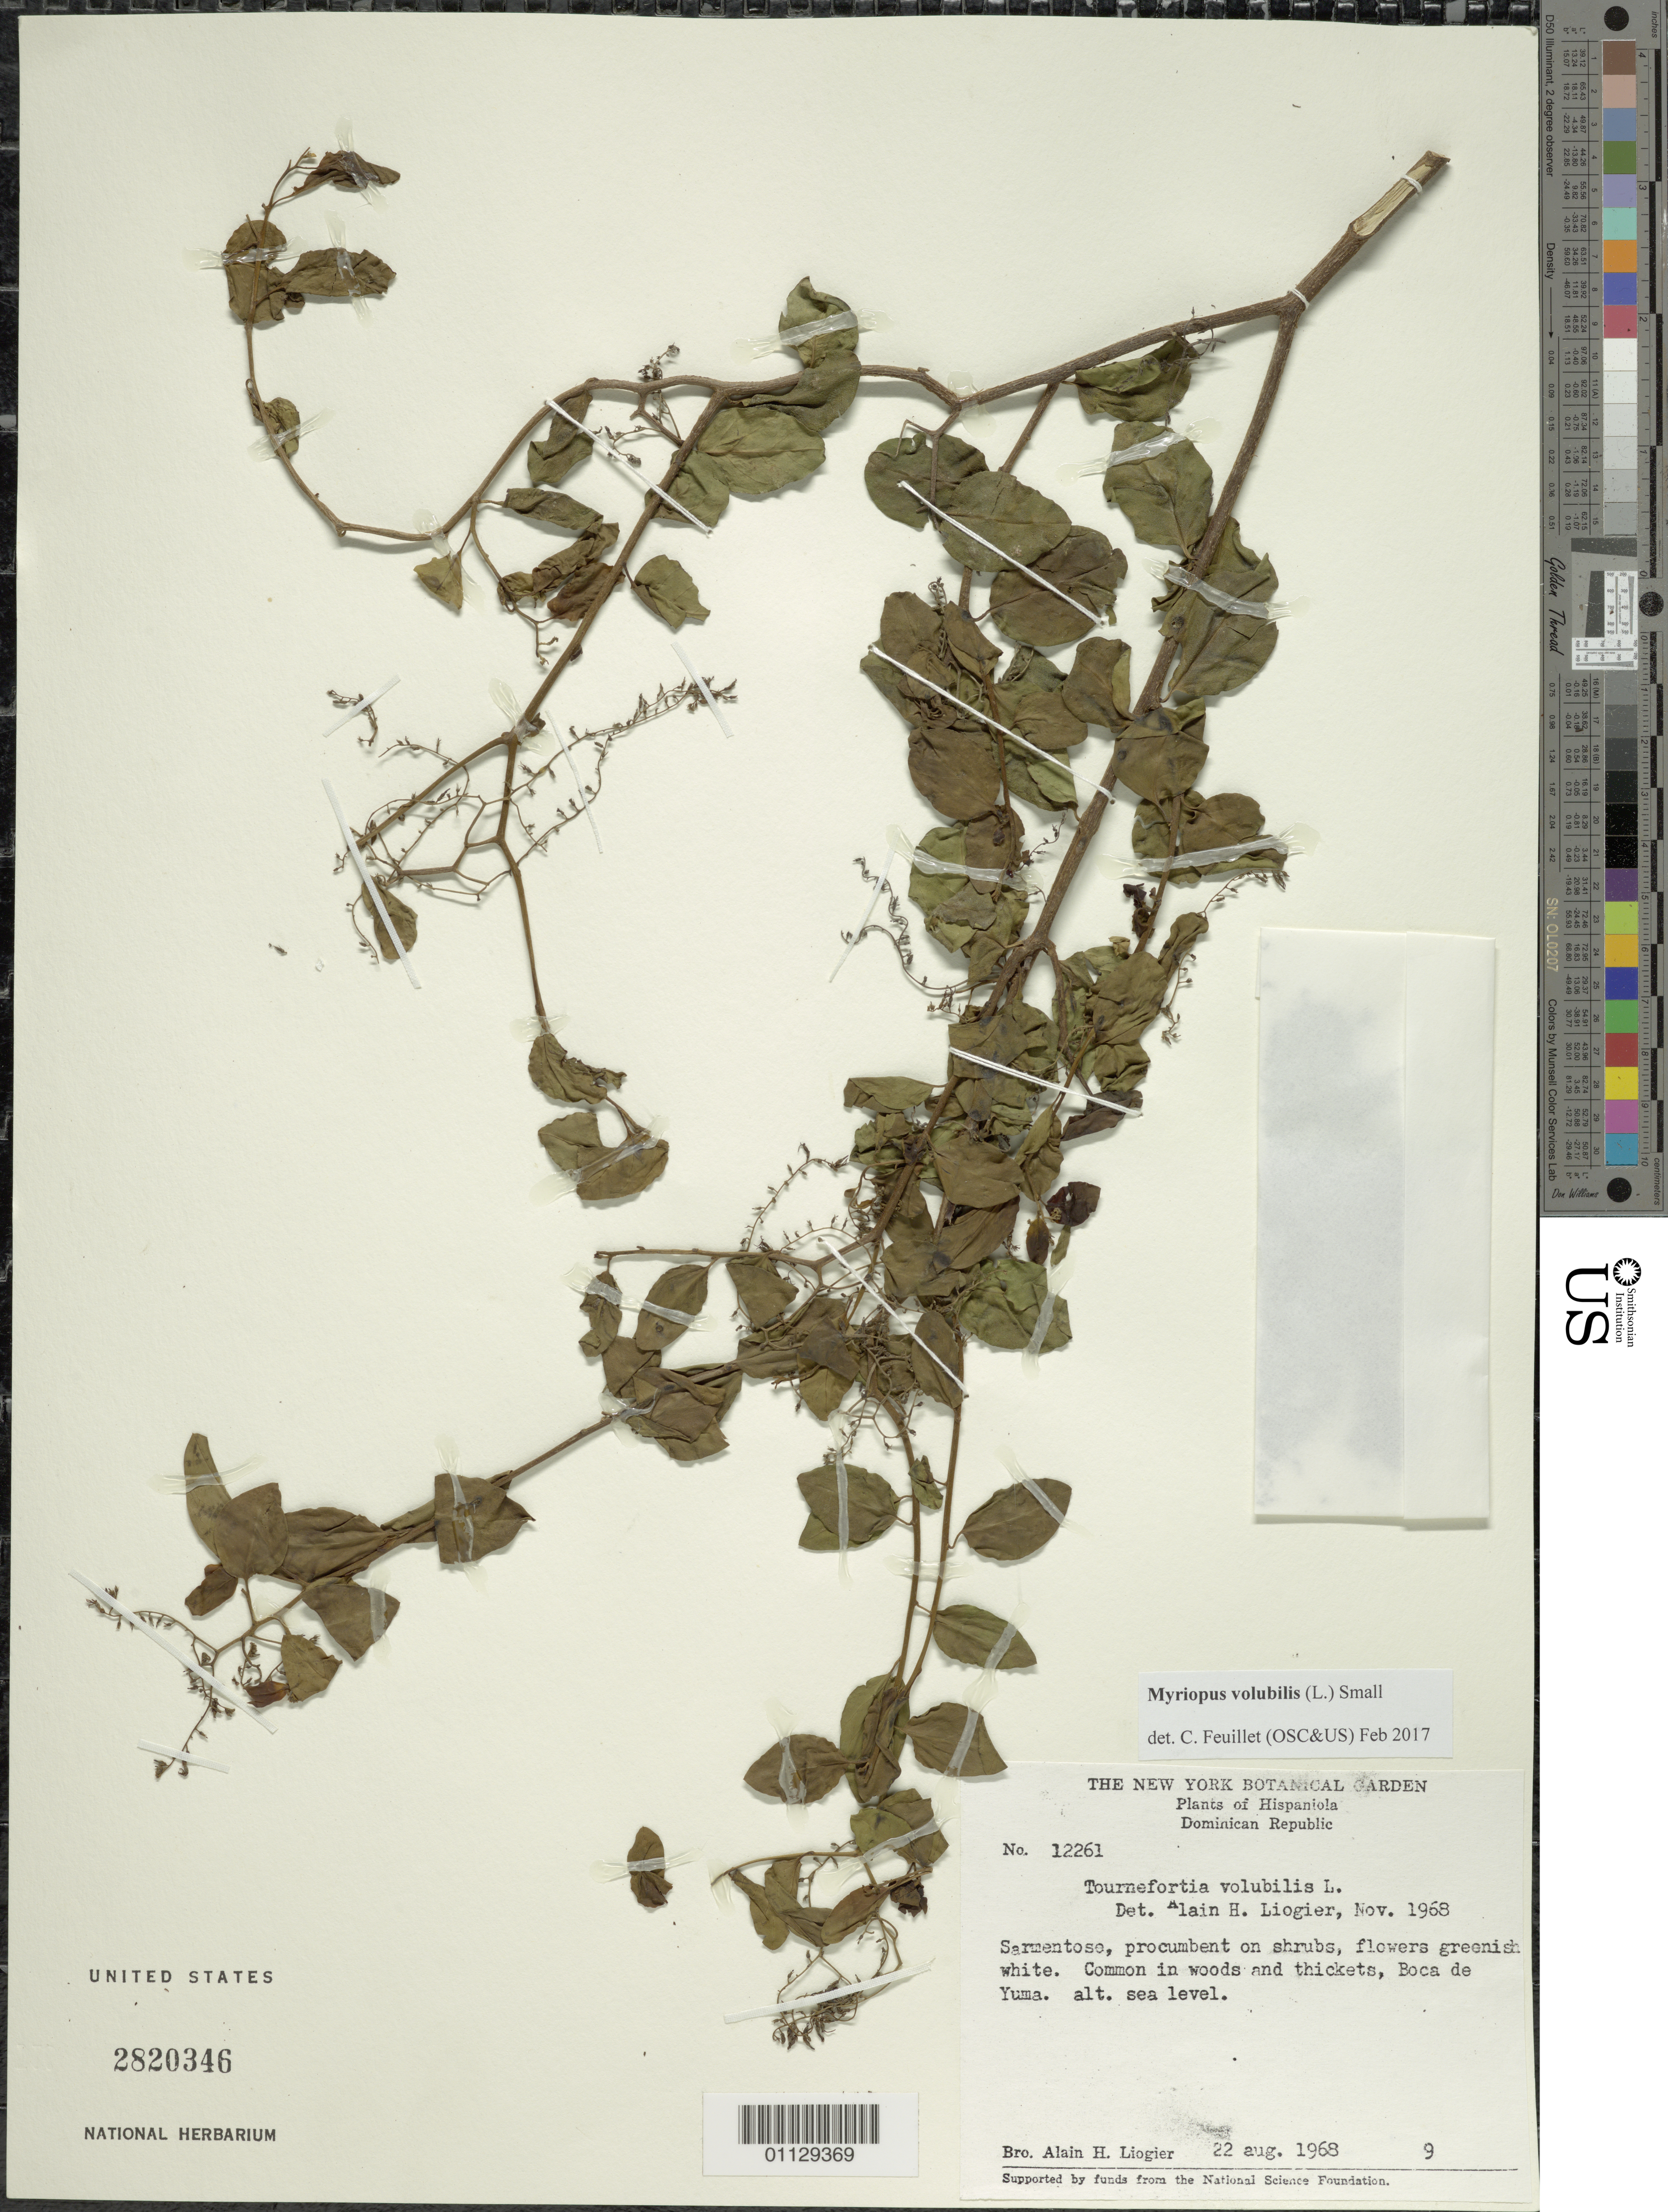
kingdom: Plantae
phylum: Tracheophyta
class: Magnoliopsida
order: Boraginales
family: Heliotropiaceae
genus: Myriopus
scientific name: Myriopus volubilis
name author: (L.) Small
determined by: Feuillet, C.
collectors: A. H. Liogier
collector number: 12261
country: Dominican Republic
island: Hispaniola I.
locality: Guayacanes Beach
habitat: Common in woods and thickets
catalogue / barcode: US 2820346